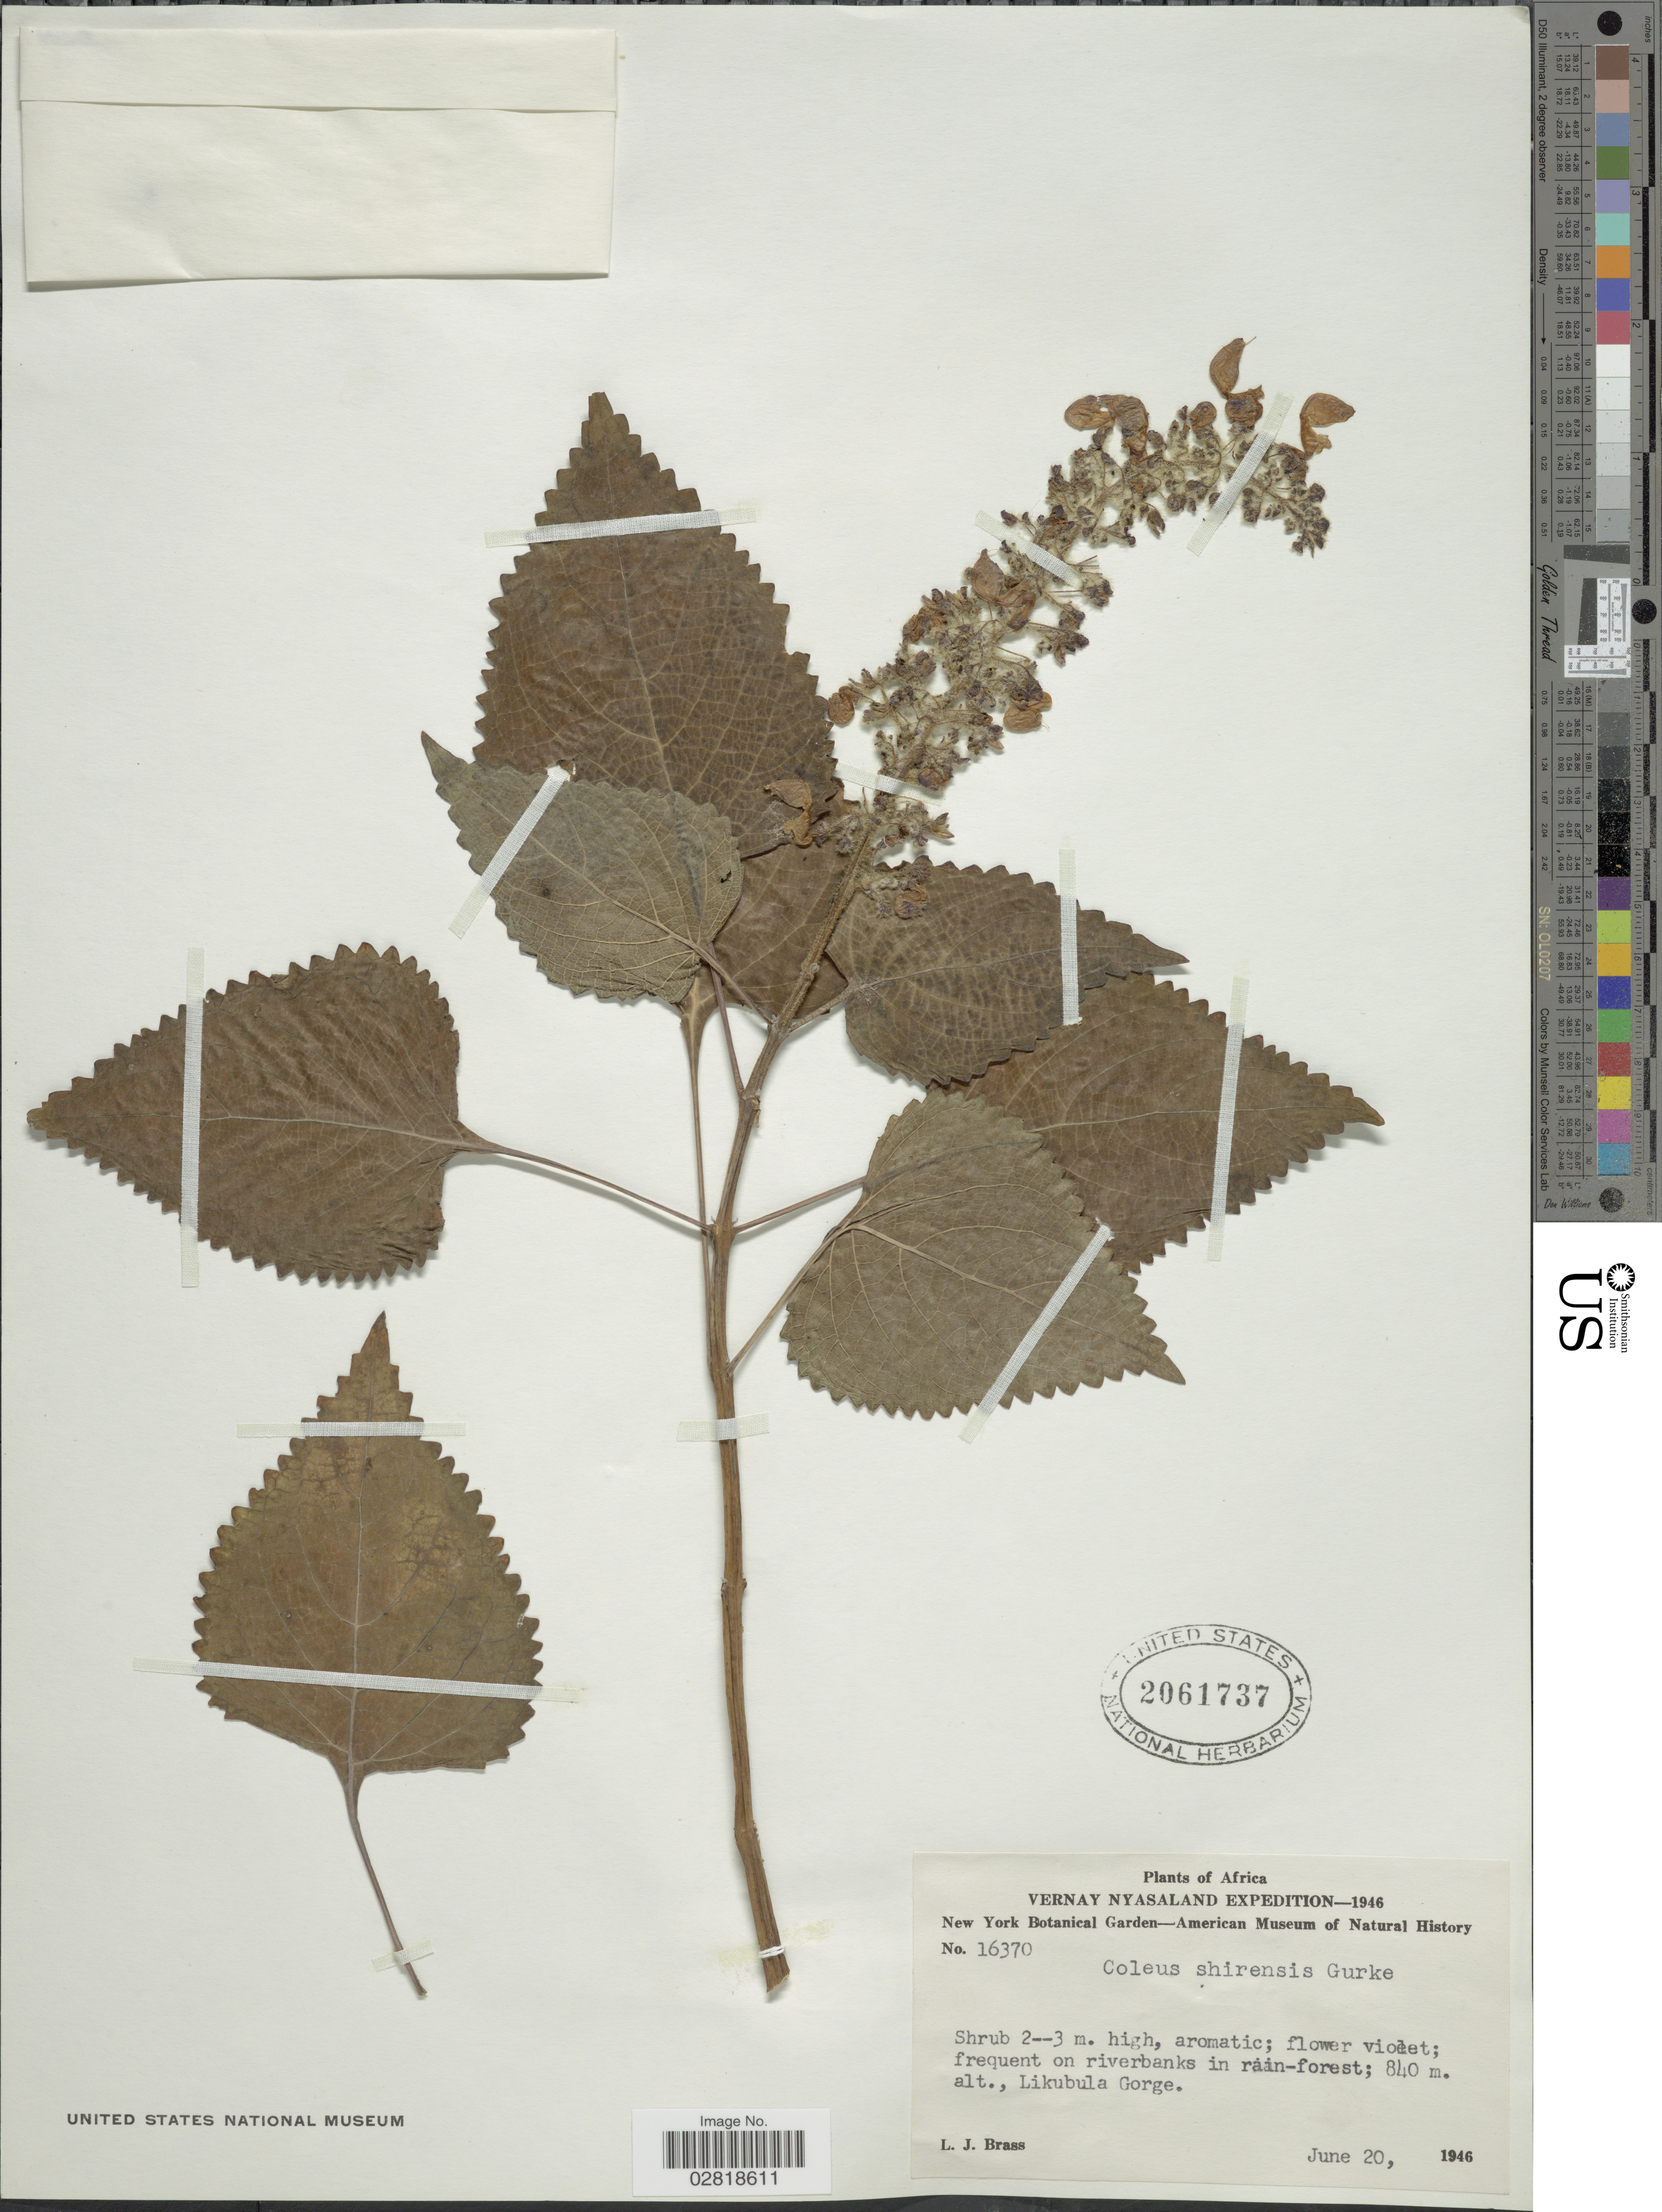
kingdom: Plantae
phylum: Tracheophyta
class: Magnoliopsida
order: Lamiales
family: Lamiaceae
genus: Plectranthus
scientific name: Plectranthus shirensis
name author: (Gürke) A.J. Paton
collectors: L. J. Brass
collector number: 16370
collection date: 1946-06-20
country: Malawi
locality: Vernay Nyasaland. Likubula Gorge.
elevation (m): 840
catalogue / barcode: US 2061737